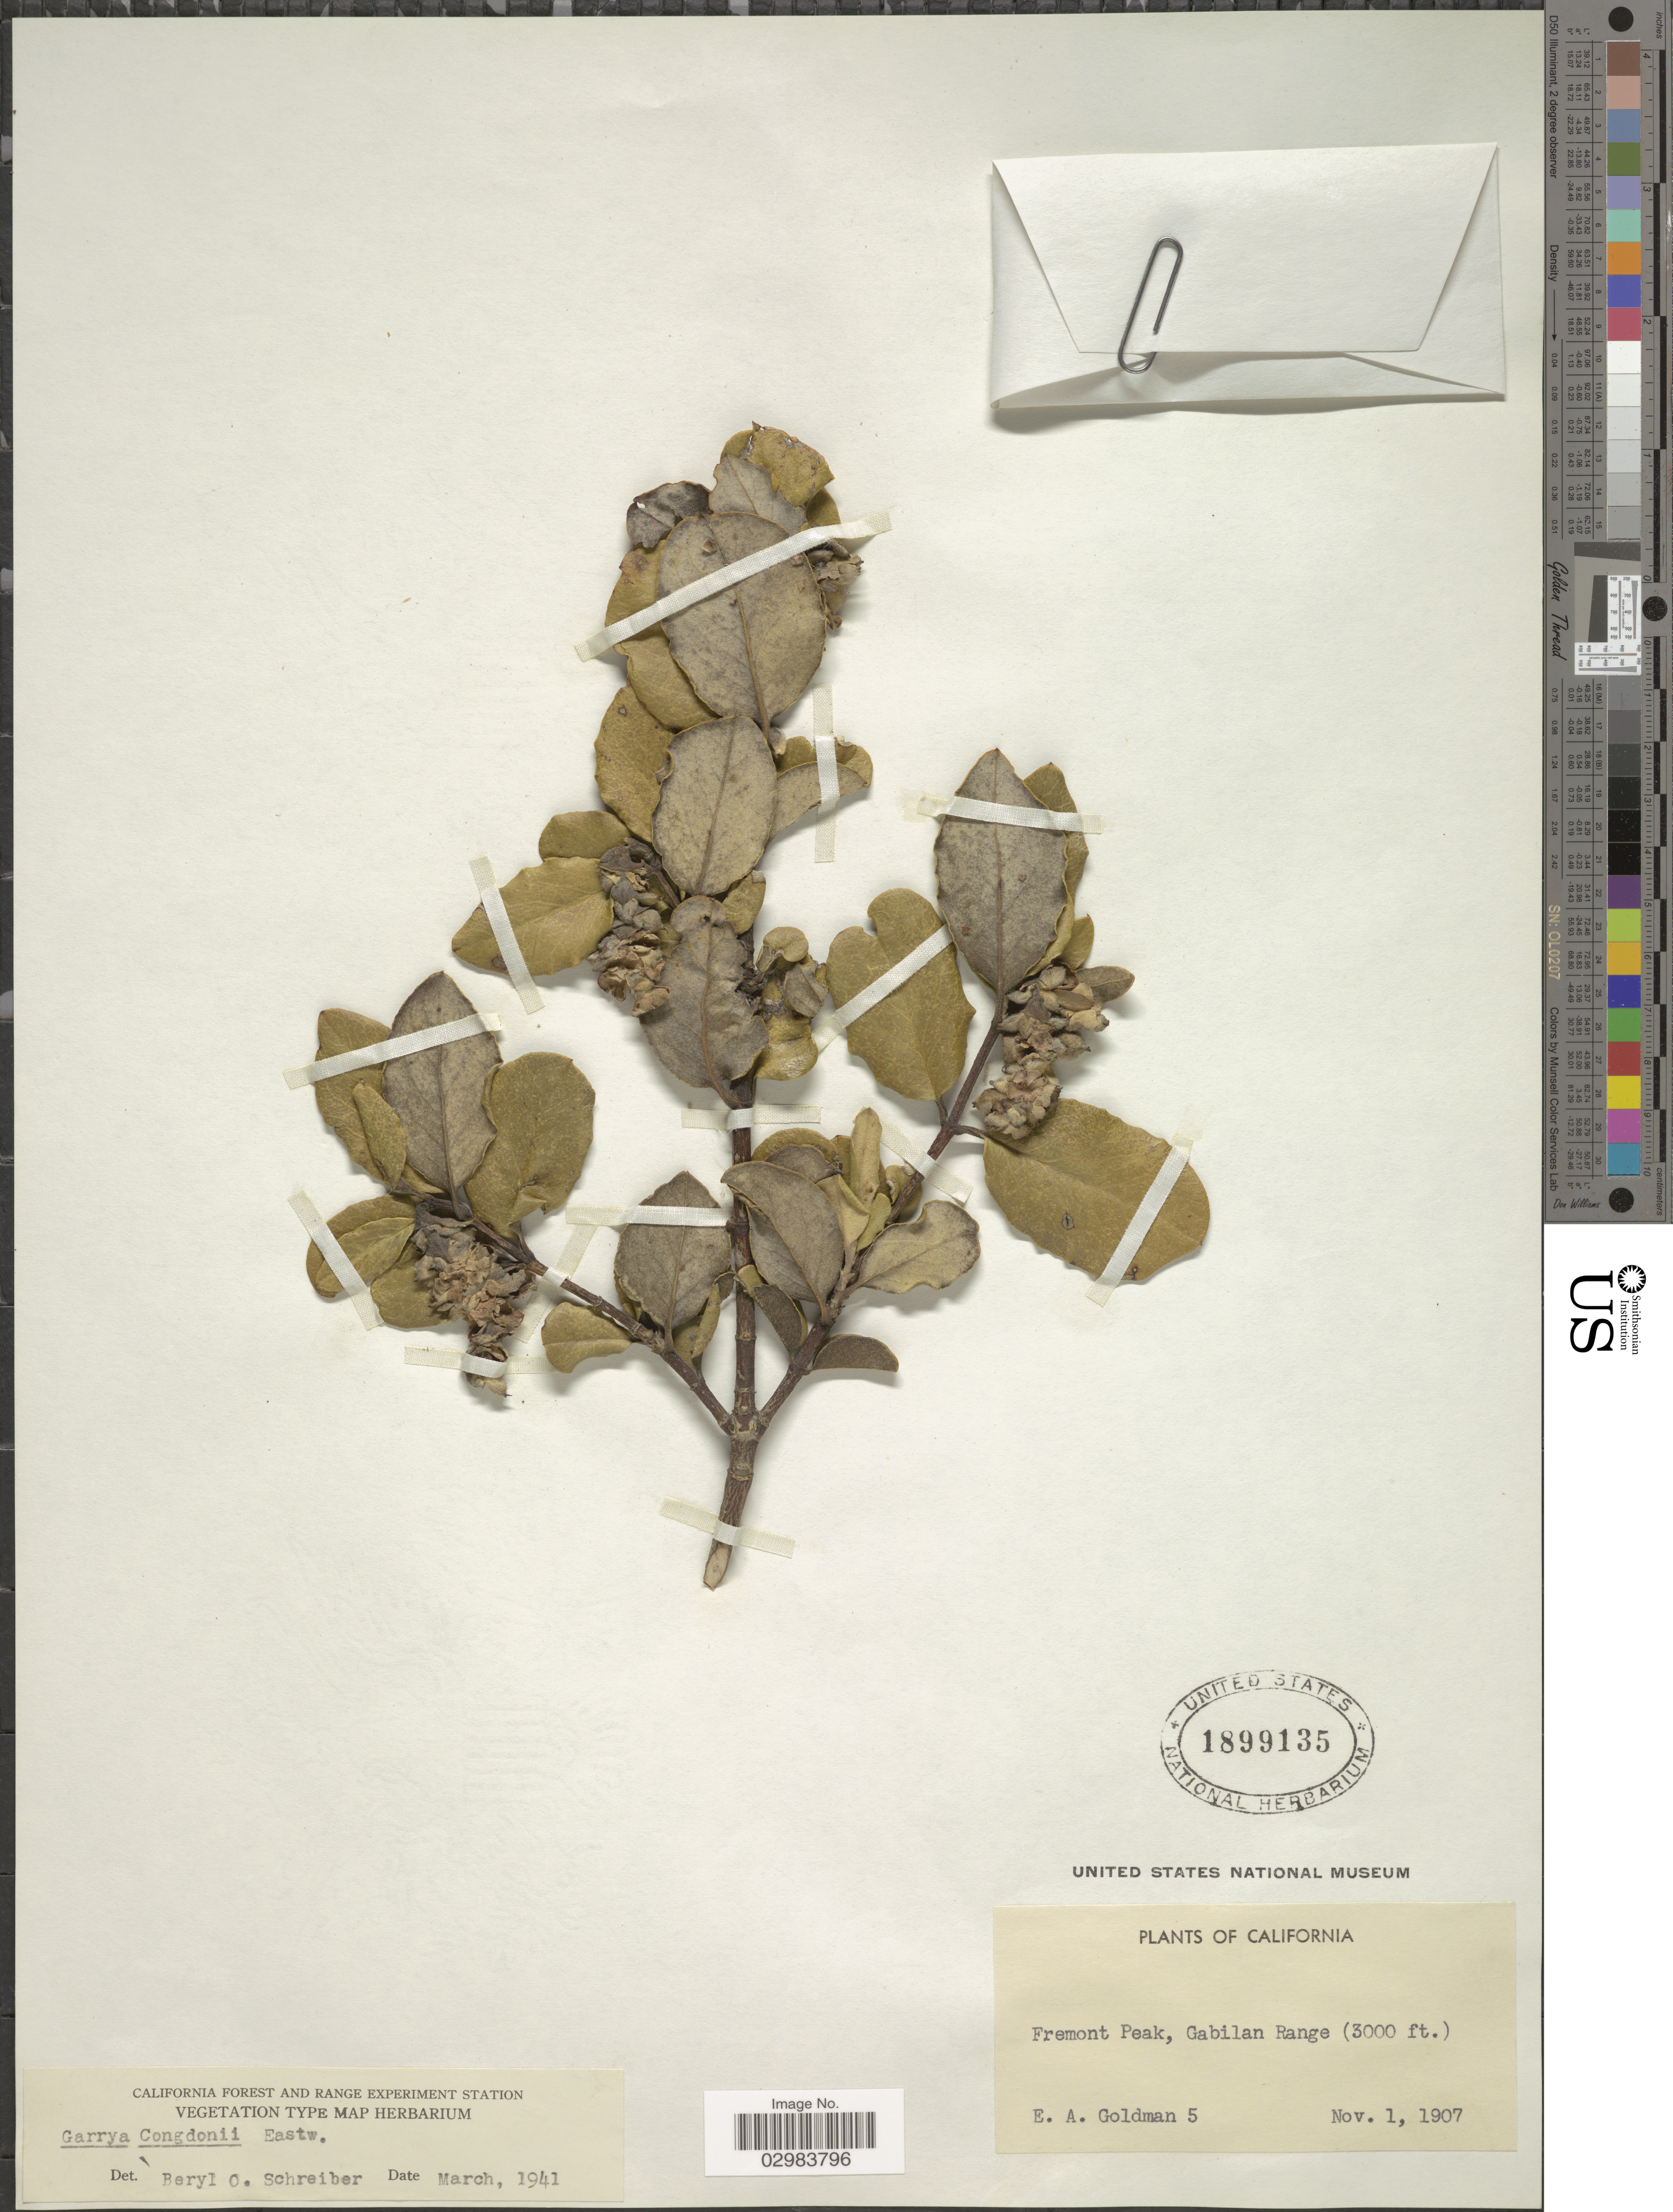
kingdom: Plantae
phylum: Tracheophyta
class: Magnoliopsida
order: Garryales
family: Garryaceae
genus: Garrya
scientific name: Garrya congdonii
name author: Eastw.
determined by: Schreiber, B. O.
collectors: E. A. Goldman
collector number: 5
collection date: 1907-11-01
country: United States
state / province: California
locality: Fremont Peak, Gabilan Range.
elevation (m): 914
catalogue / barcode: US 1899135